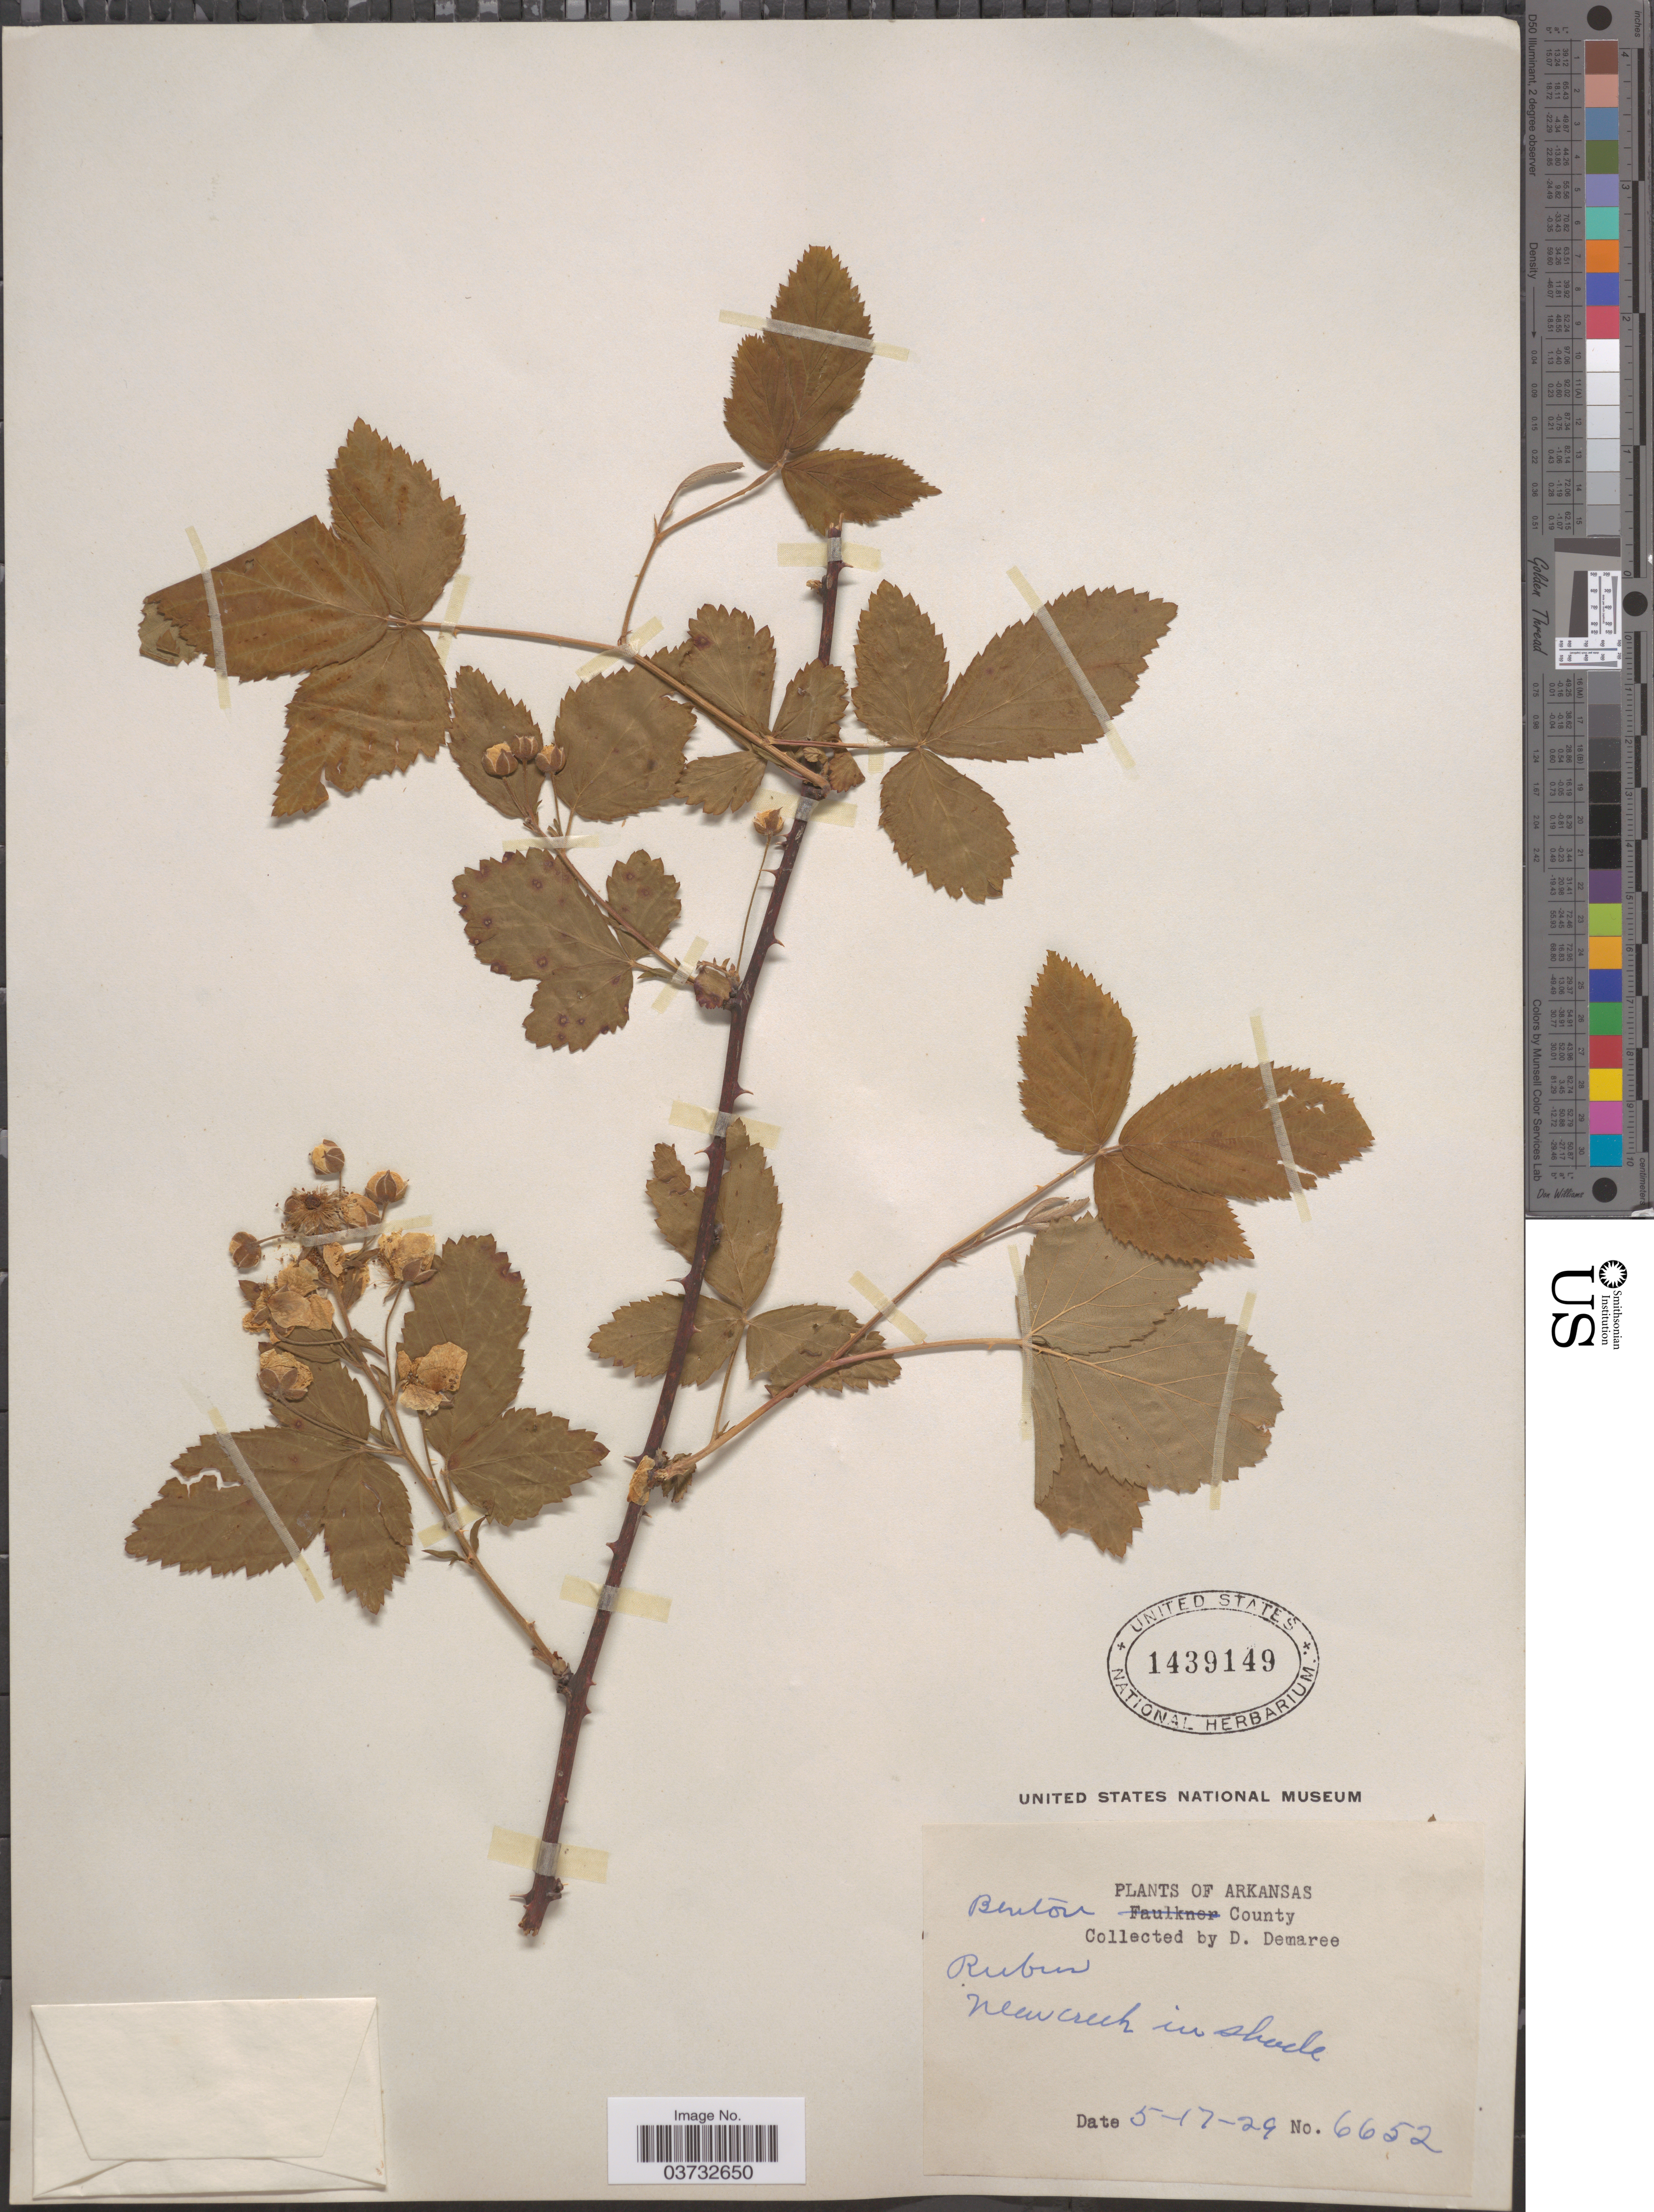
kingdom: Plantae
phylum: Tracheophyta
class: Magnoliopsida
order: Rosales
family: Rosaceae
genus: Rubus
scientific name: Rubus sp.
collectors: D. Demaree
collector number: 6652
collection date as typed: Transcribed d/m/y: 17/5/29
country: United States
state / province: Arkansas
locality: Benton County. Near Creek in shade.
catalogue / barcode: US 1439149